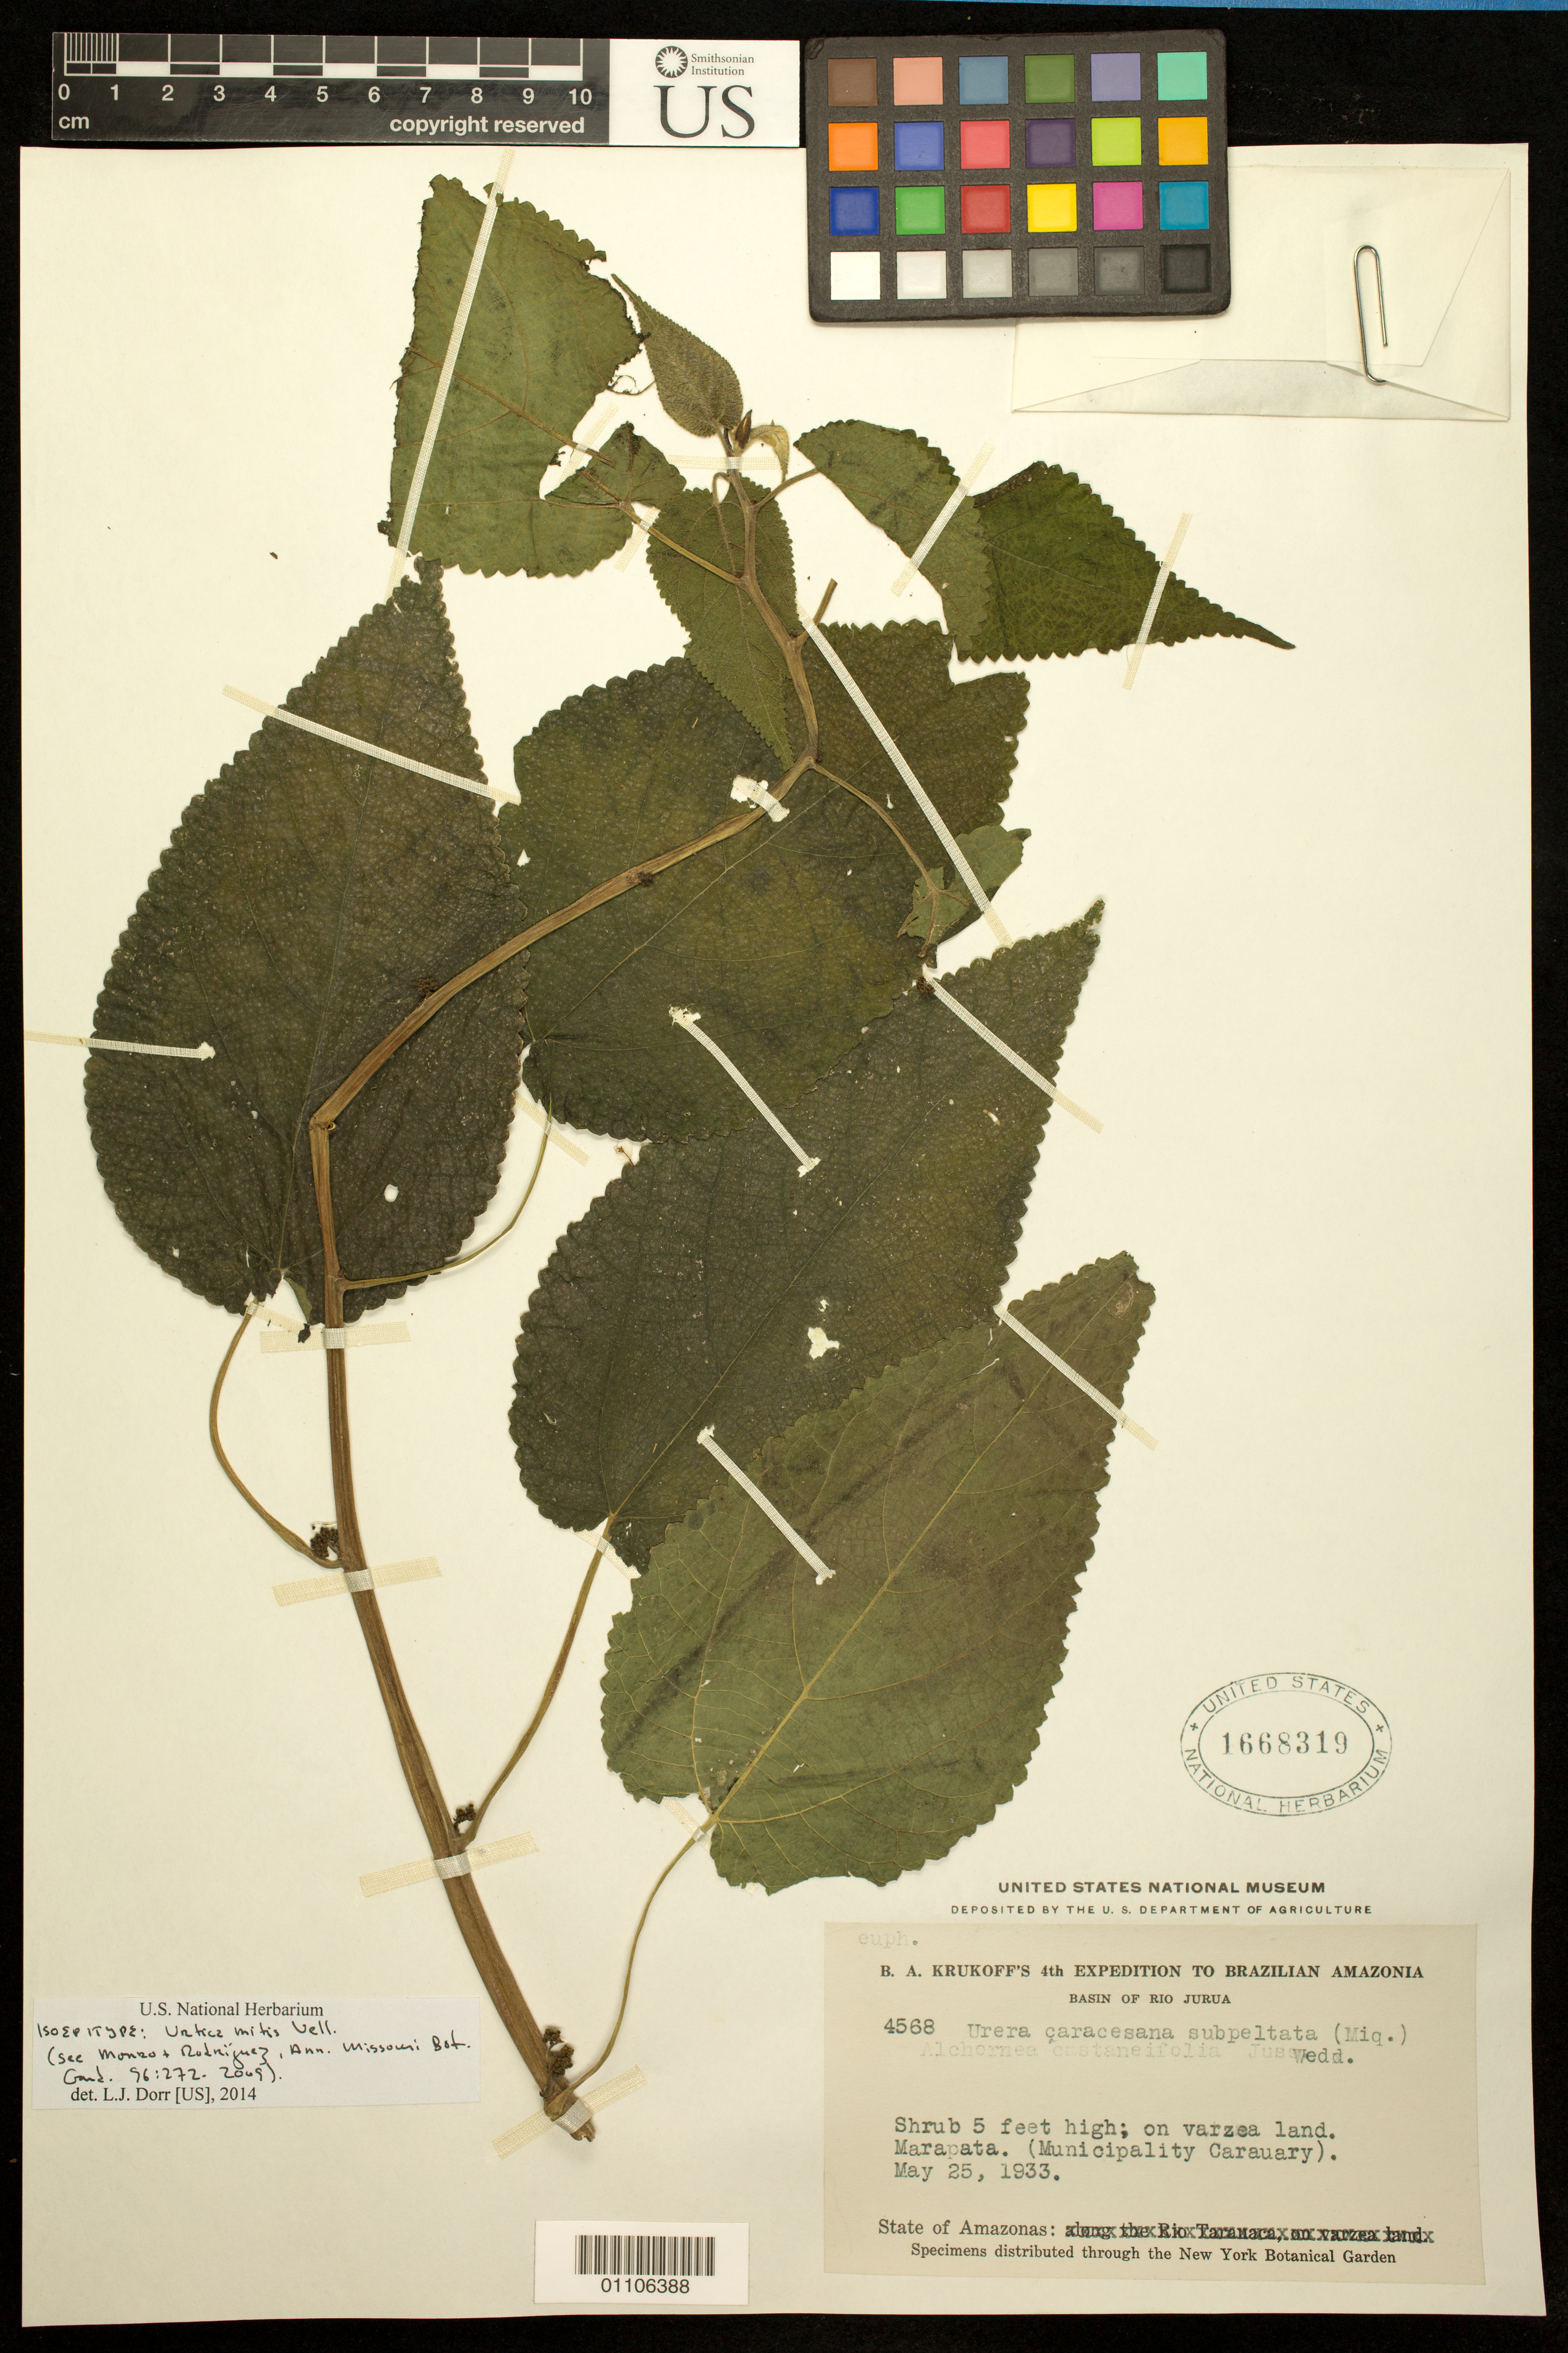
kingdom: Plantae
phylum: Tracheophyta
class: Magnoliopsida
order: Rosales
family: Urticaceae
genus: Urtica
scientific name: Urtica mitis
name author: Vell.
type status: Isoepitype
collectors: B. A. Krukoff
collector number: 4568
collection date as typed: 25 May 1933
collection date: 1933-05-25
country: Brazil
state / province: Amazonas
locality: Basin of Rio Jurua, Marapata (Municipality Carauary)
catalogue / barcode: US 1668319